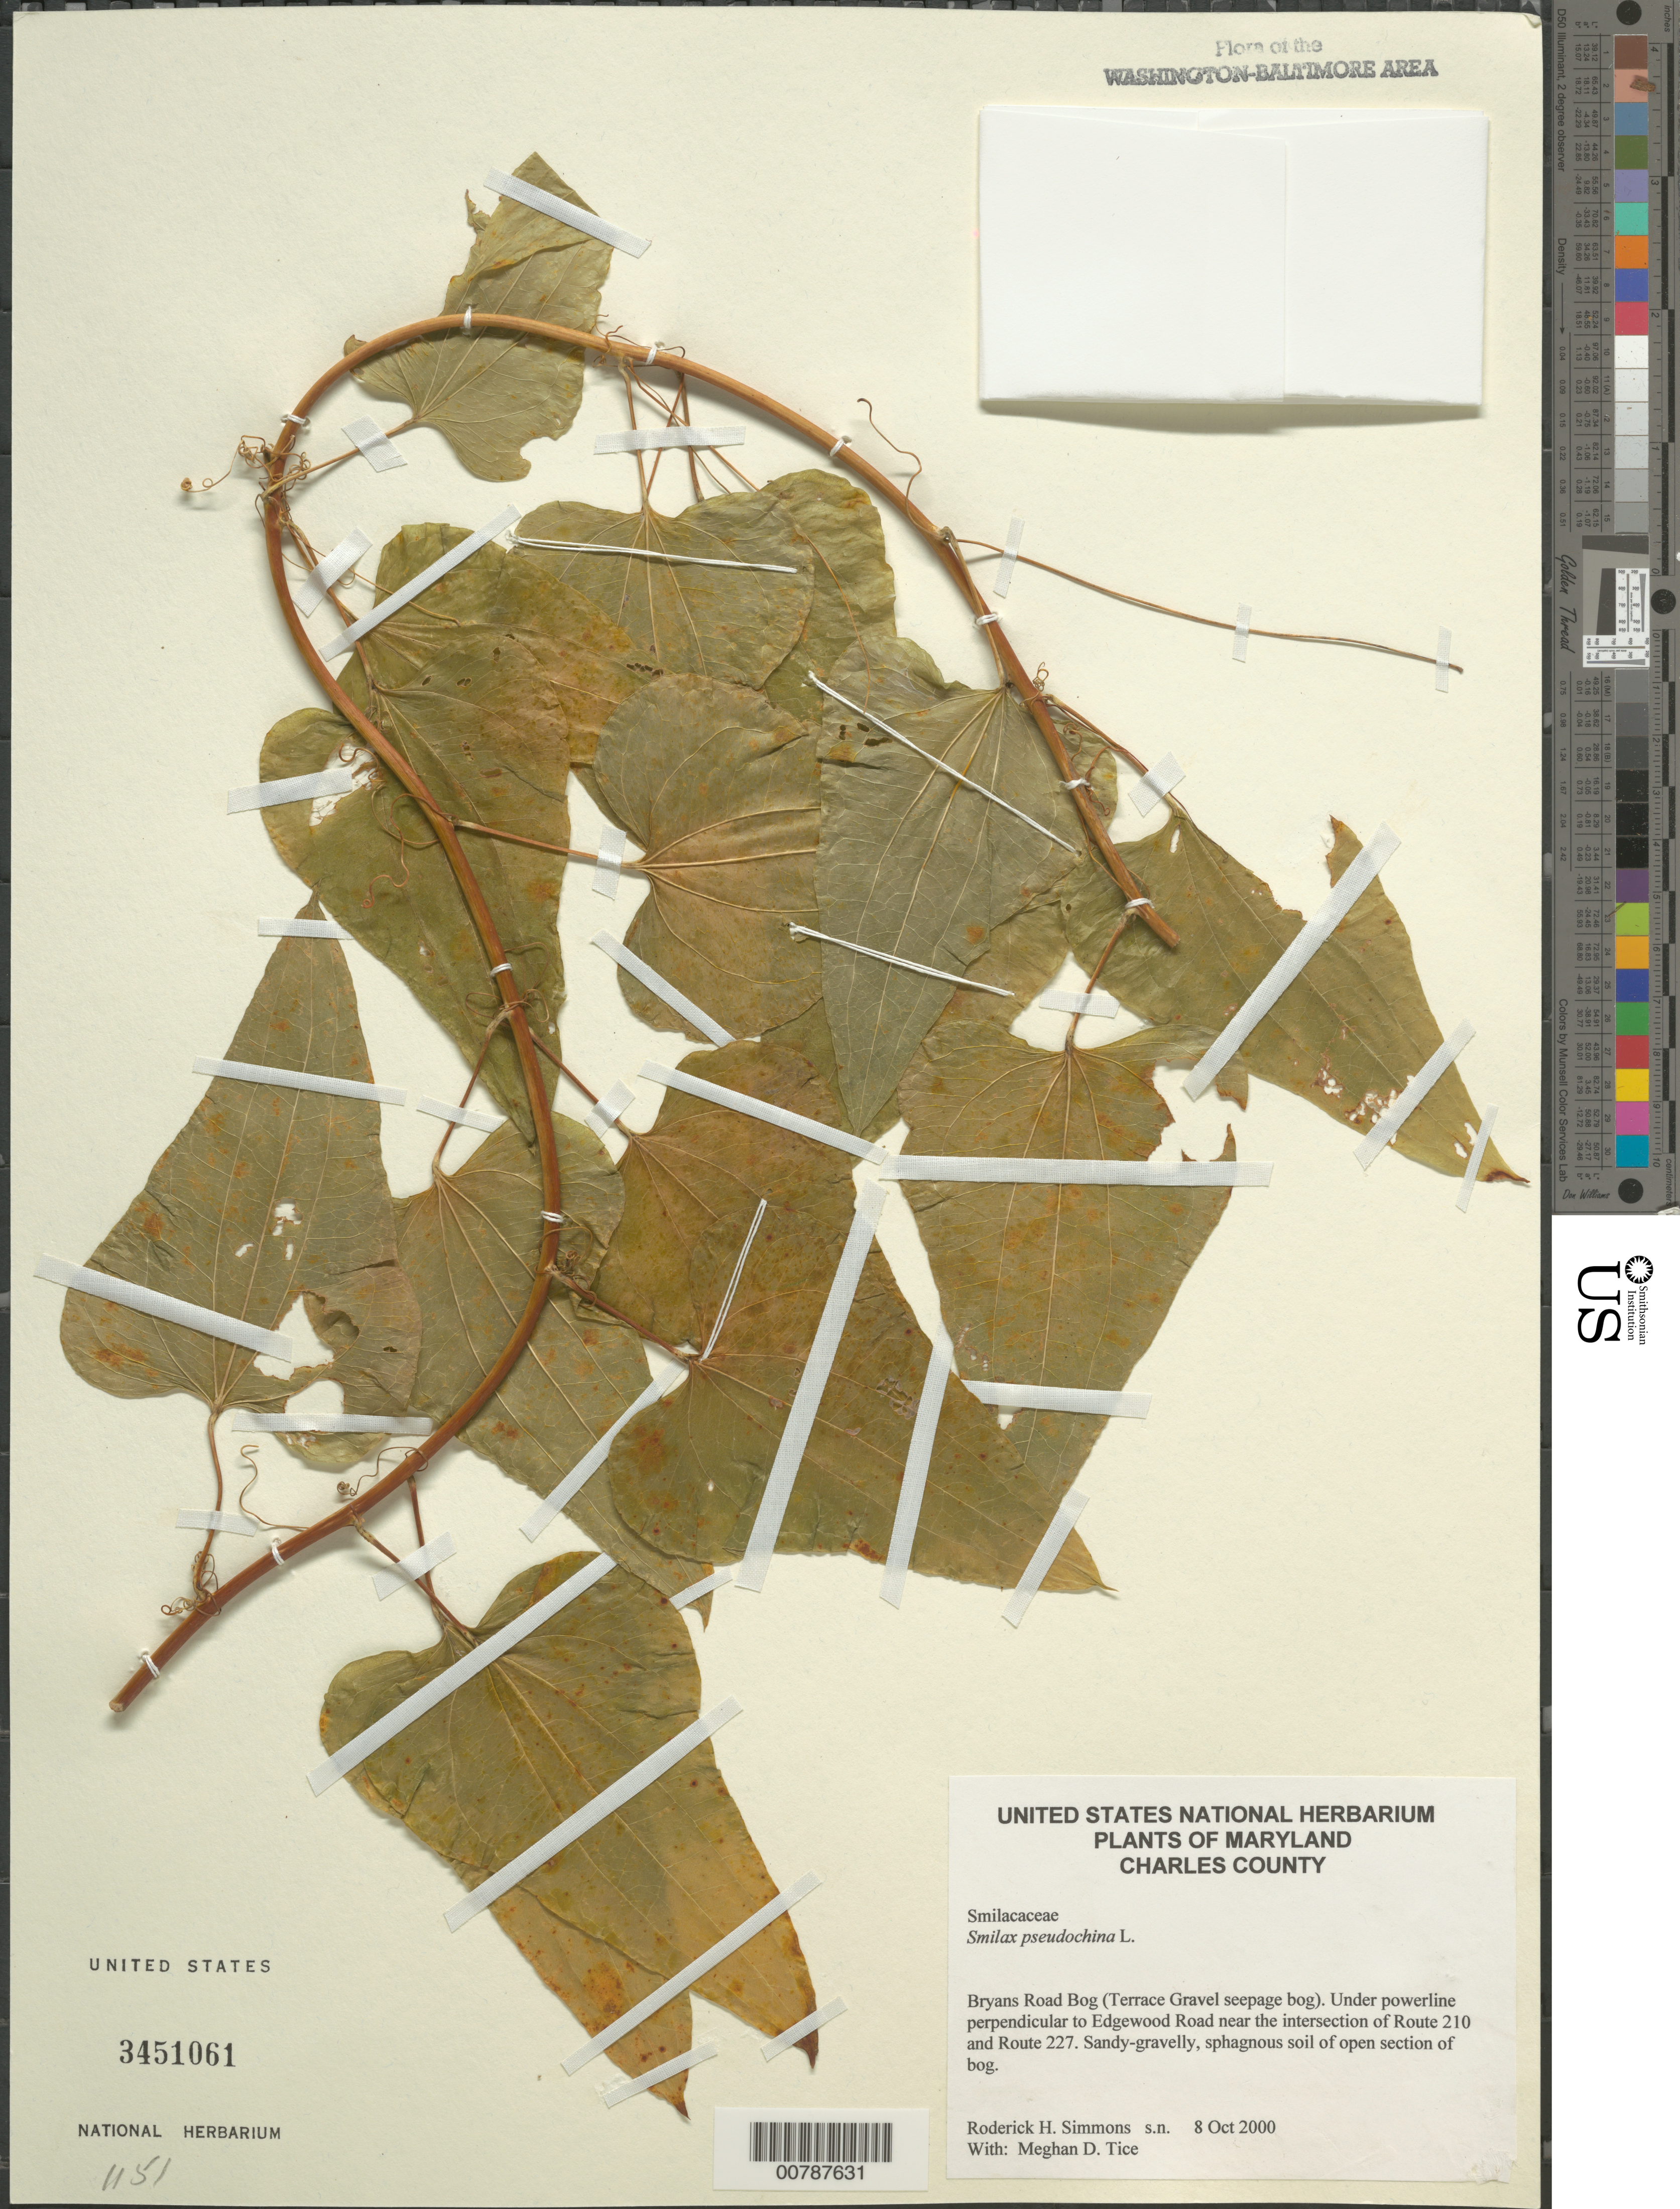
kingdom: Plantae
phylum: Tracheophyta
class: Liliopsida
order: Liliales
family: Smilacaceae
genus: Smilax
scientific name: Smilax pseudochina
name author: L.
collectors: R. H. Simmons & M. Tice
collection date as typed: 8 Oct 2000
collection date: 2000-10-08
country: United States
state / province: Maryland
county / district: Charles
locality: Bryans Road Bog (Terrace Gravel seepage bog). Under powerline perpendicular to Edgewood Road near the intersection of Route 210 and Route 227.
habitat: Sandy gravelly, sphagnous soil of open section of bog.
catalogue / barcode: US 3451061